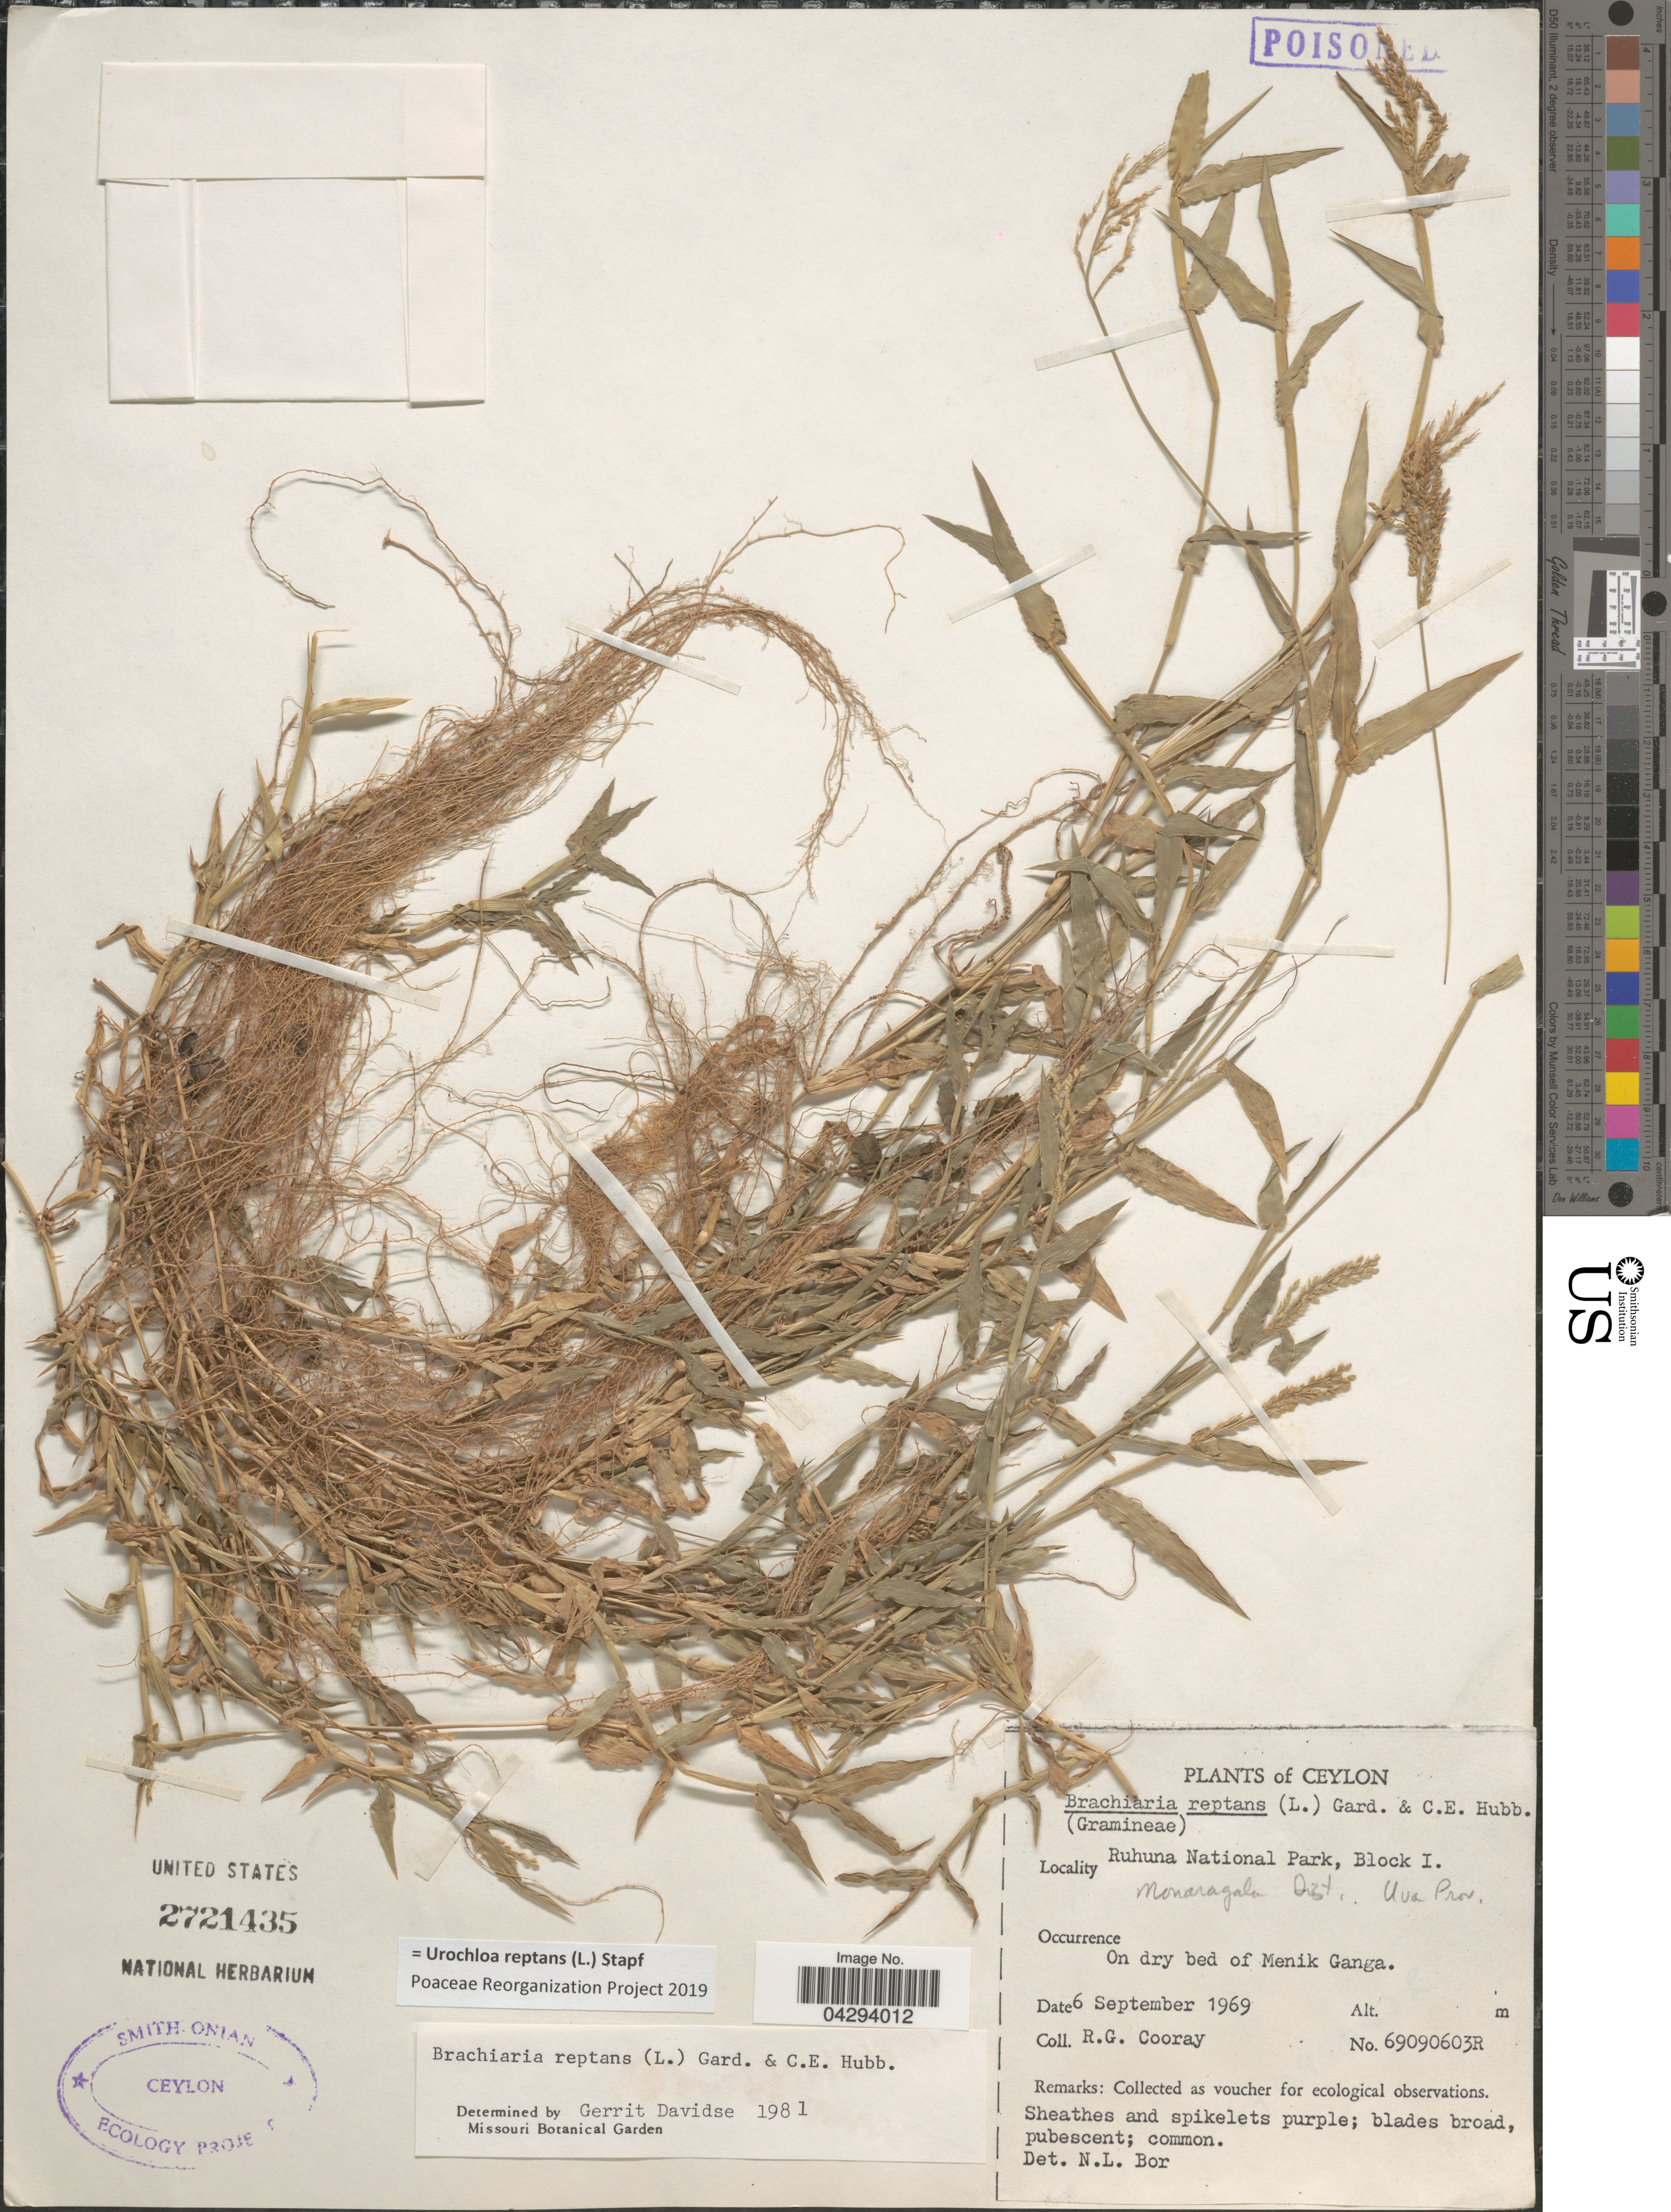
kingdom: Plantae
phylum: Tracheophyta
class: Liliopsida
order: Poales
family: Poaceae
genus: Urochloa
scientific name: Urochloa reptans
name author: (L.) Stapf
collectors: R. Cooray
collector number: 69090603R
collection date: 1969-09-06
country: Sri Lanka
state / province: Uva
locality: Ceylon. Ruhuna National Park, Block I. Monaragala Dist.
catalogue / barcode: US 2721435